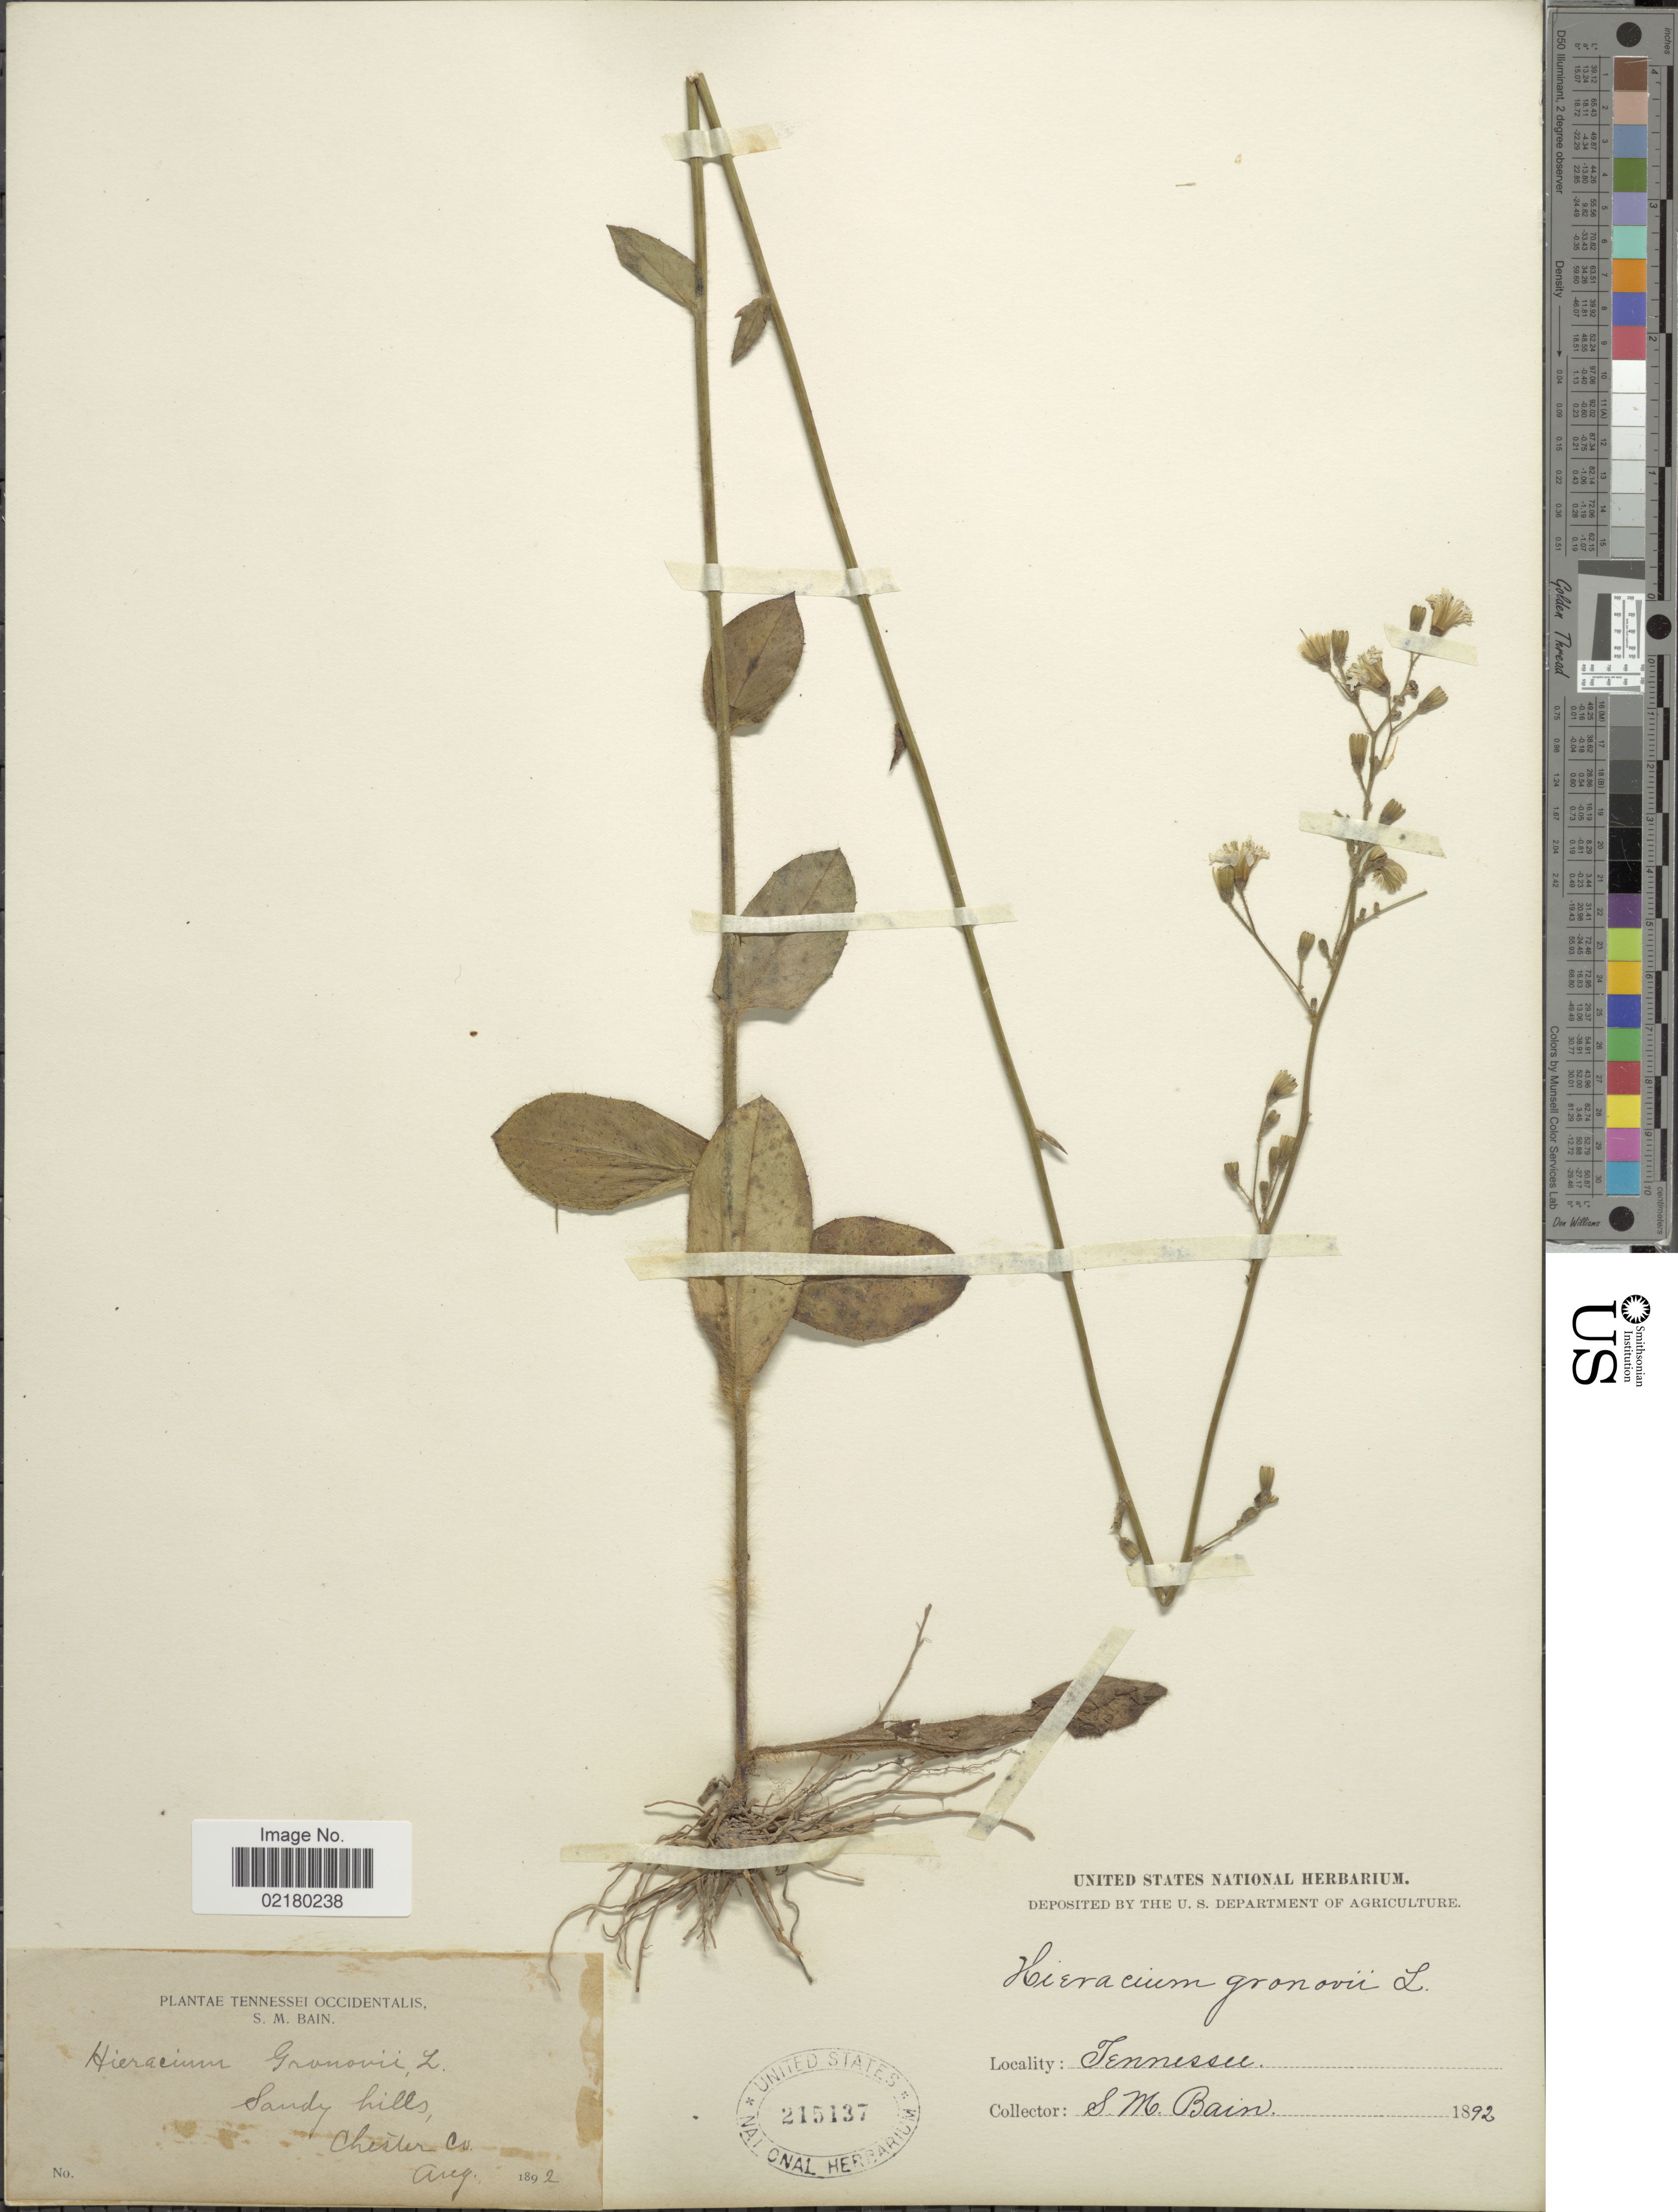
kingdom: Plantae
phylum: Tracheophyta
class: Magnoliopsida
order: Asterales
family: Asteraceae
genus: Hieracium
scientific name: Hieracium gronovii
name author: L.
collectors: S. M. Bain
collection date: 1892-08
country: United States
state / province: Tennessee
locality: Sandy hills, Chester Co.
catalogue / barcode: US 215137